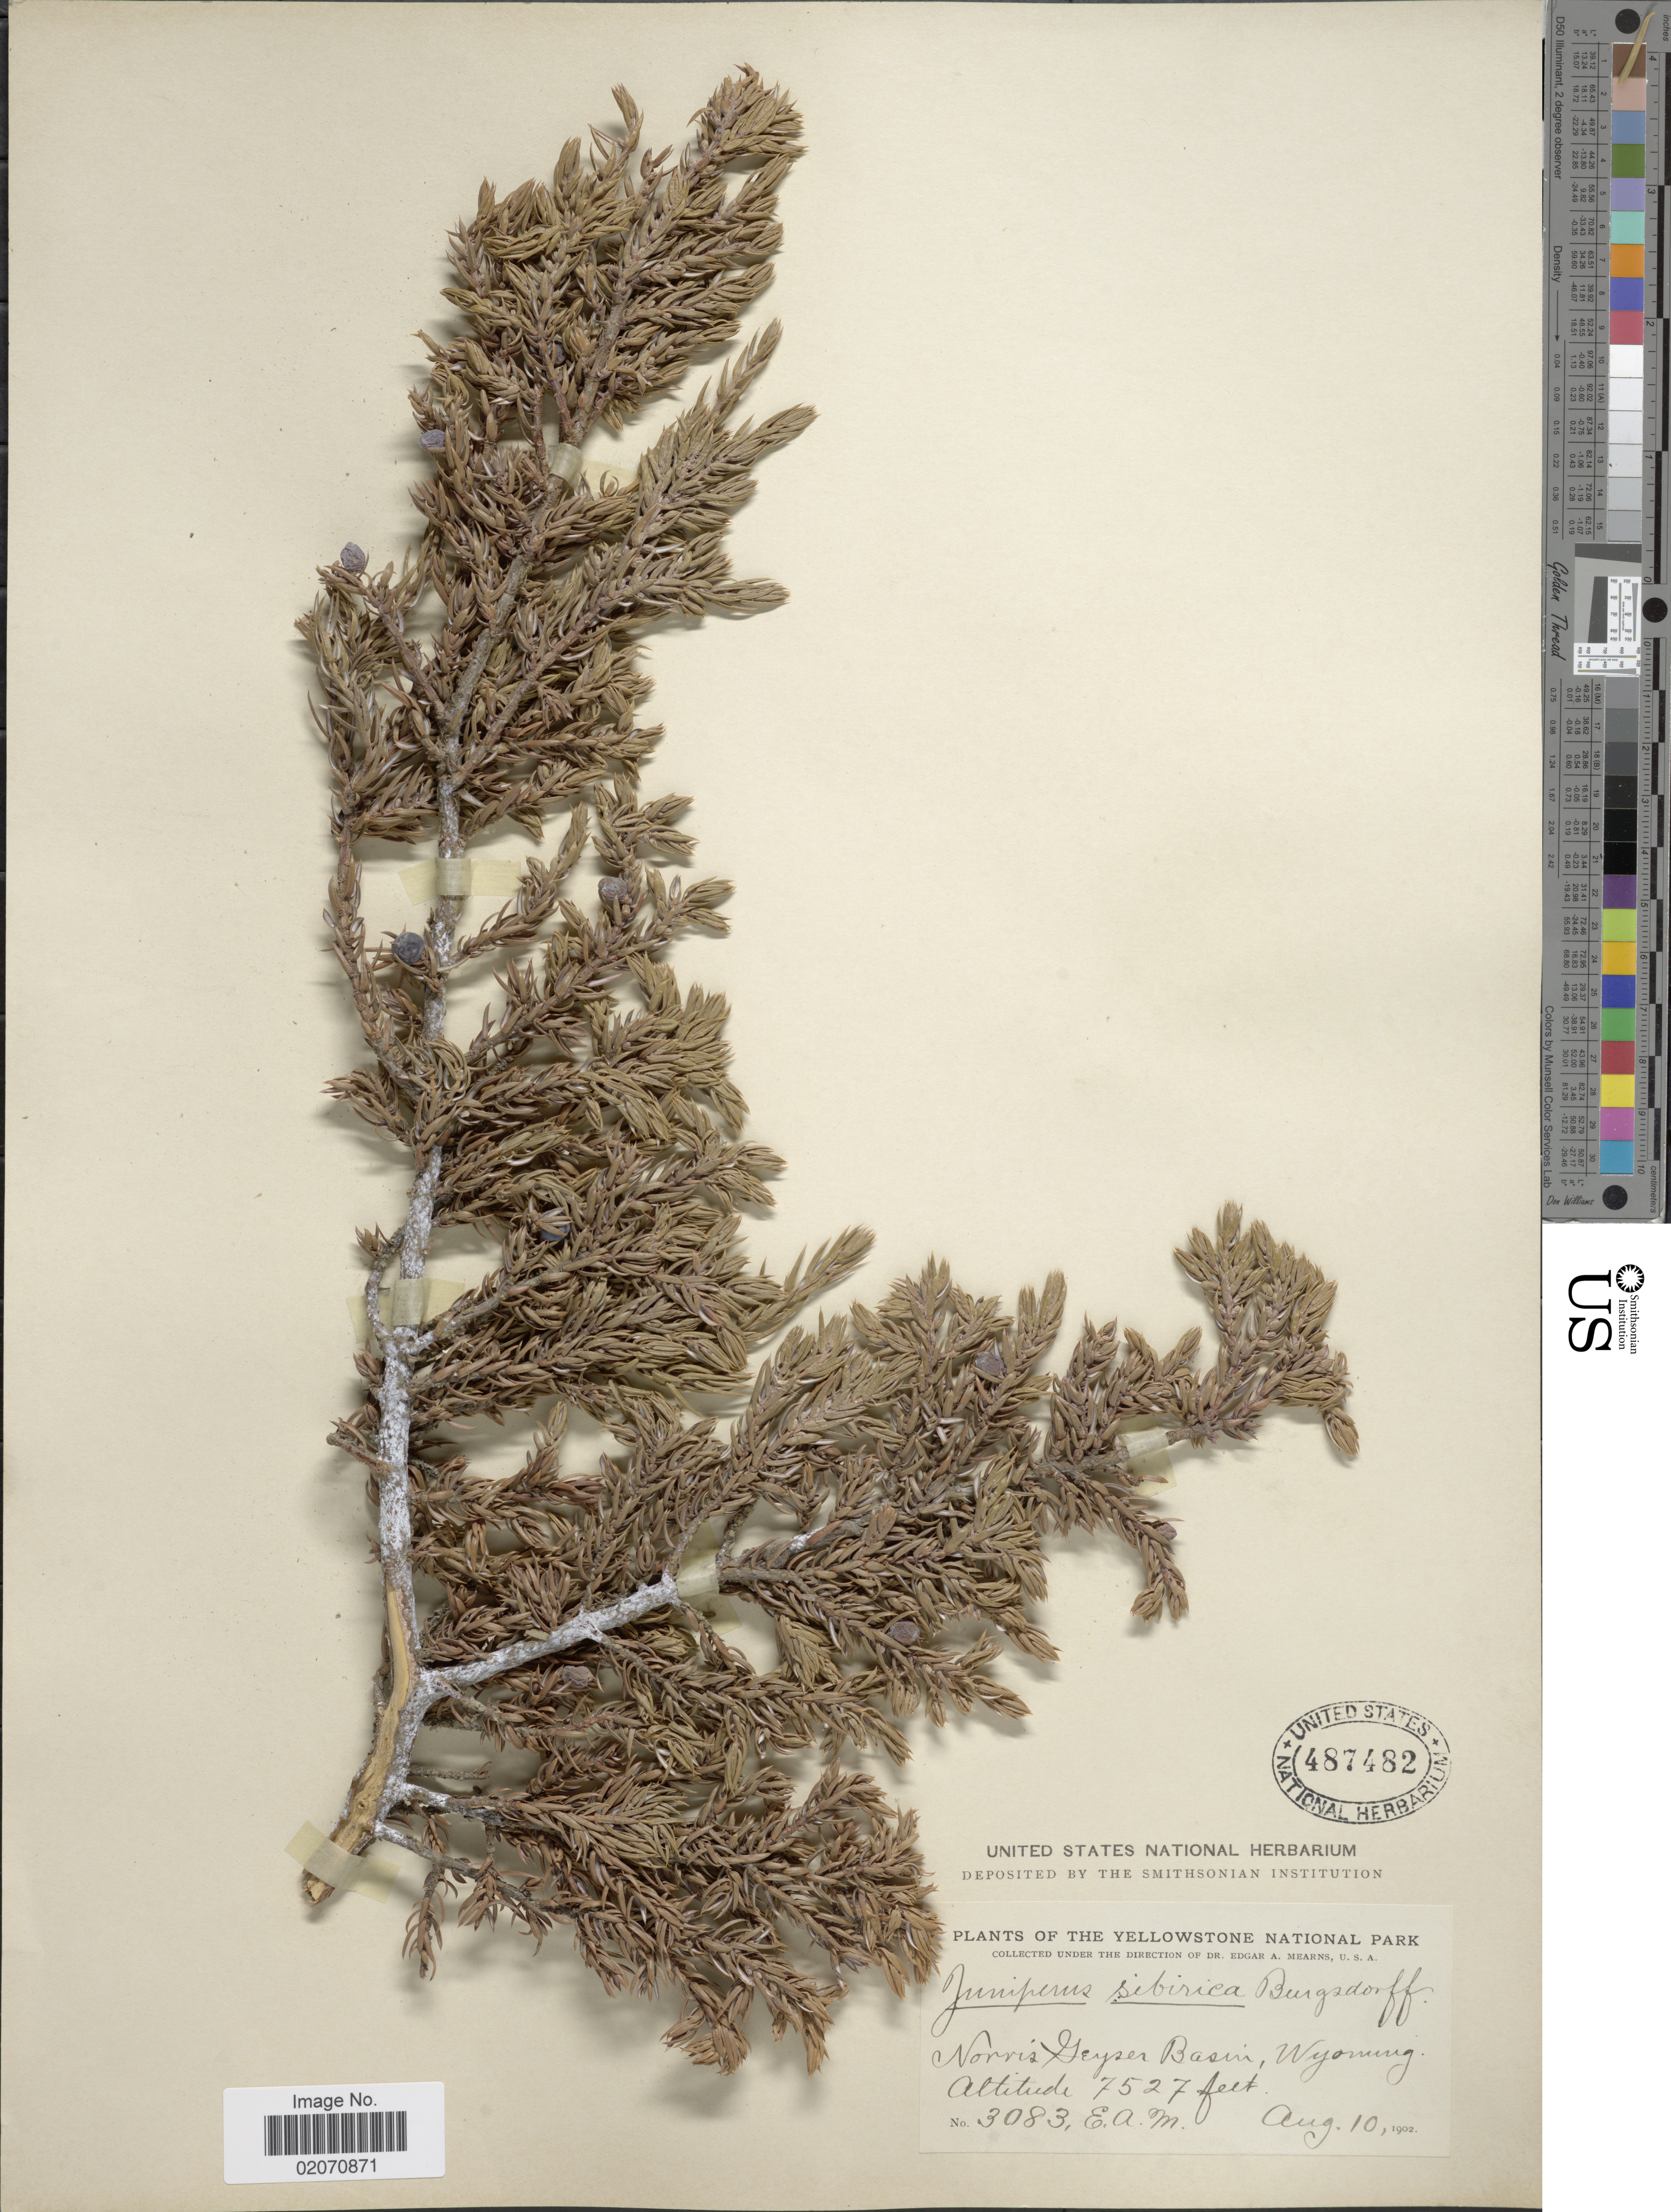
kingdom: Plantae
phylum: Tracheophyta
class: Pinopsida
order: Pinales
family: Cupressaceae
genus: Juniperus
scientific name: Juniperus communis subsp. nana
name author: (Willd.) Syme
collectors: E. A. Mearns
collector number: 3083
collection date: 1902-08-10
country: United States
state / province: Wyoming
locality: Yellowstone National Park, Norris Geyser Basin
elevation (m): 2294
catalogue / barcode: US 487482